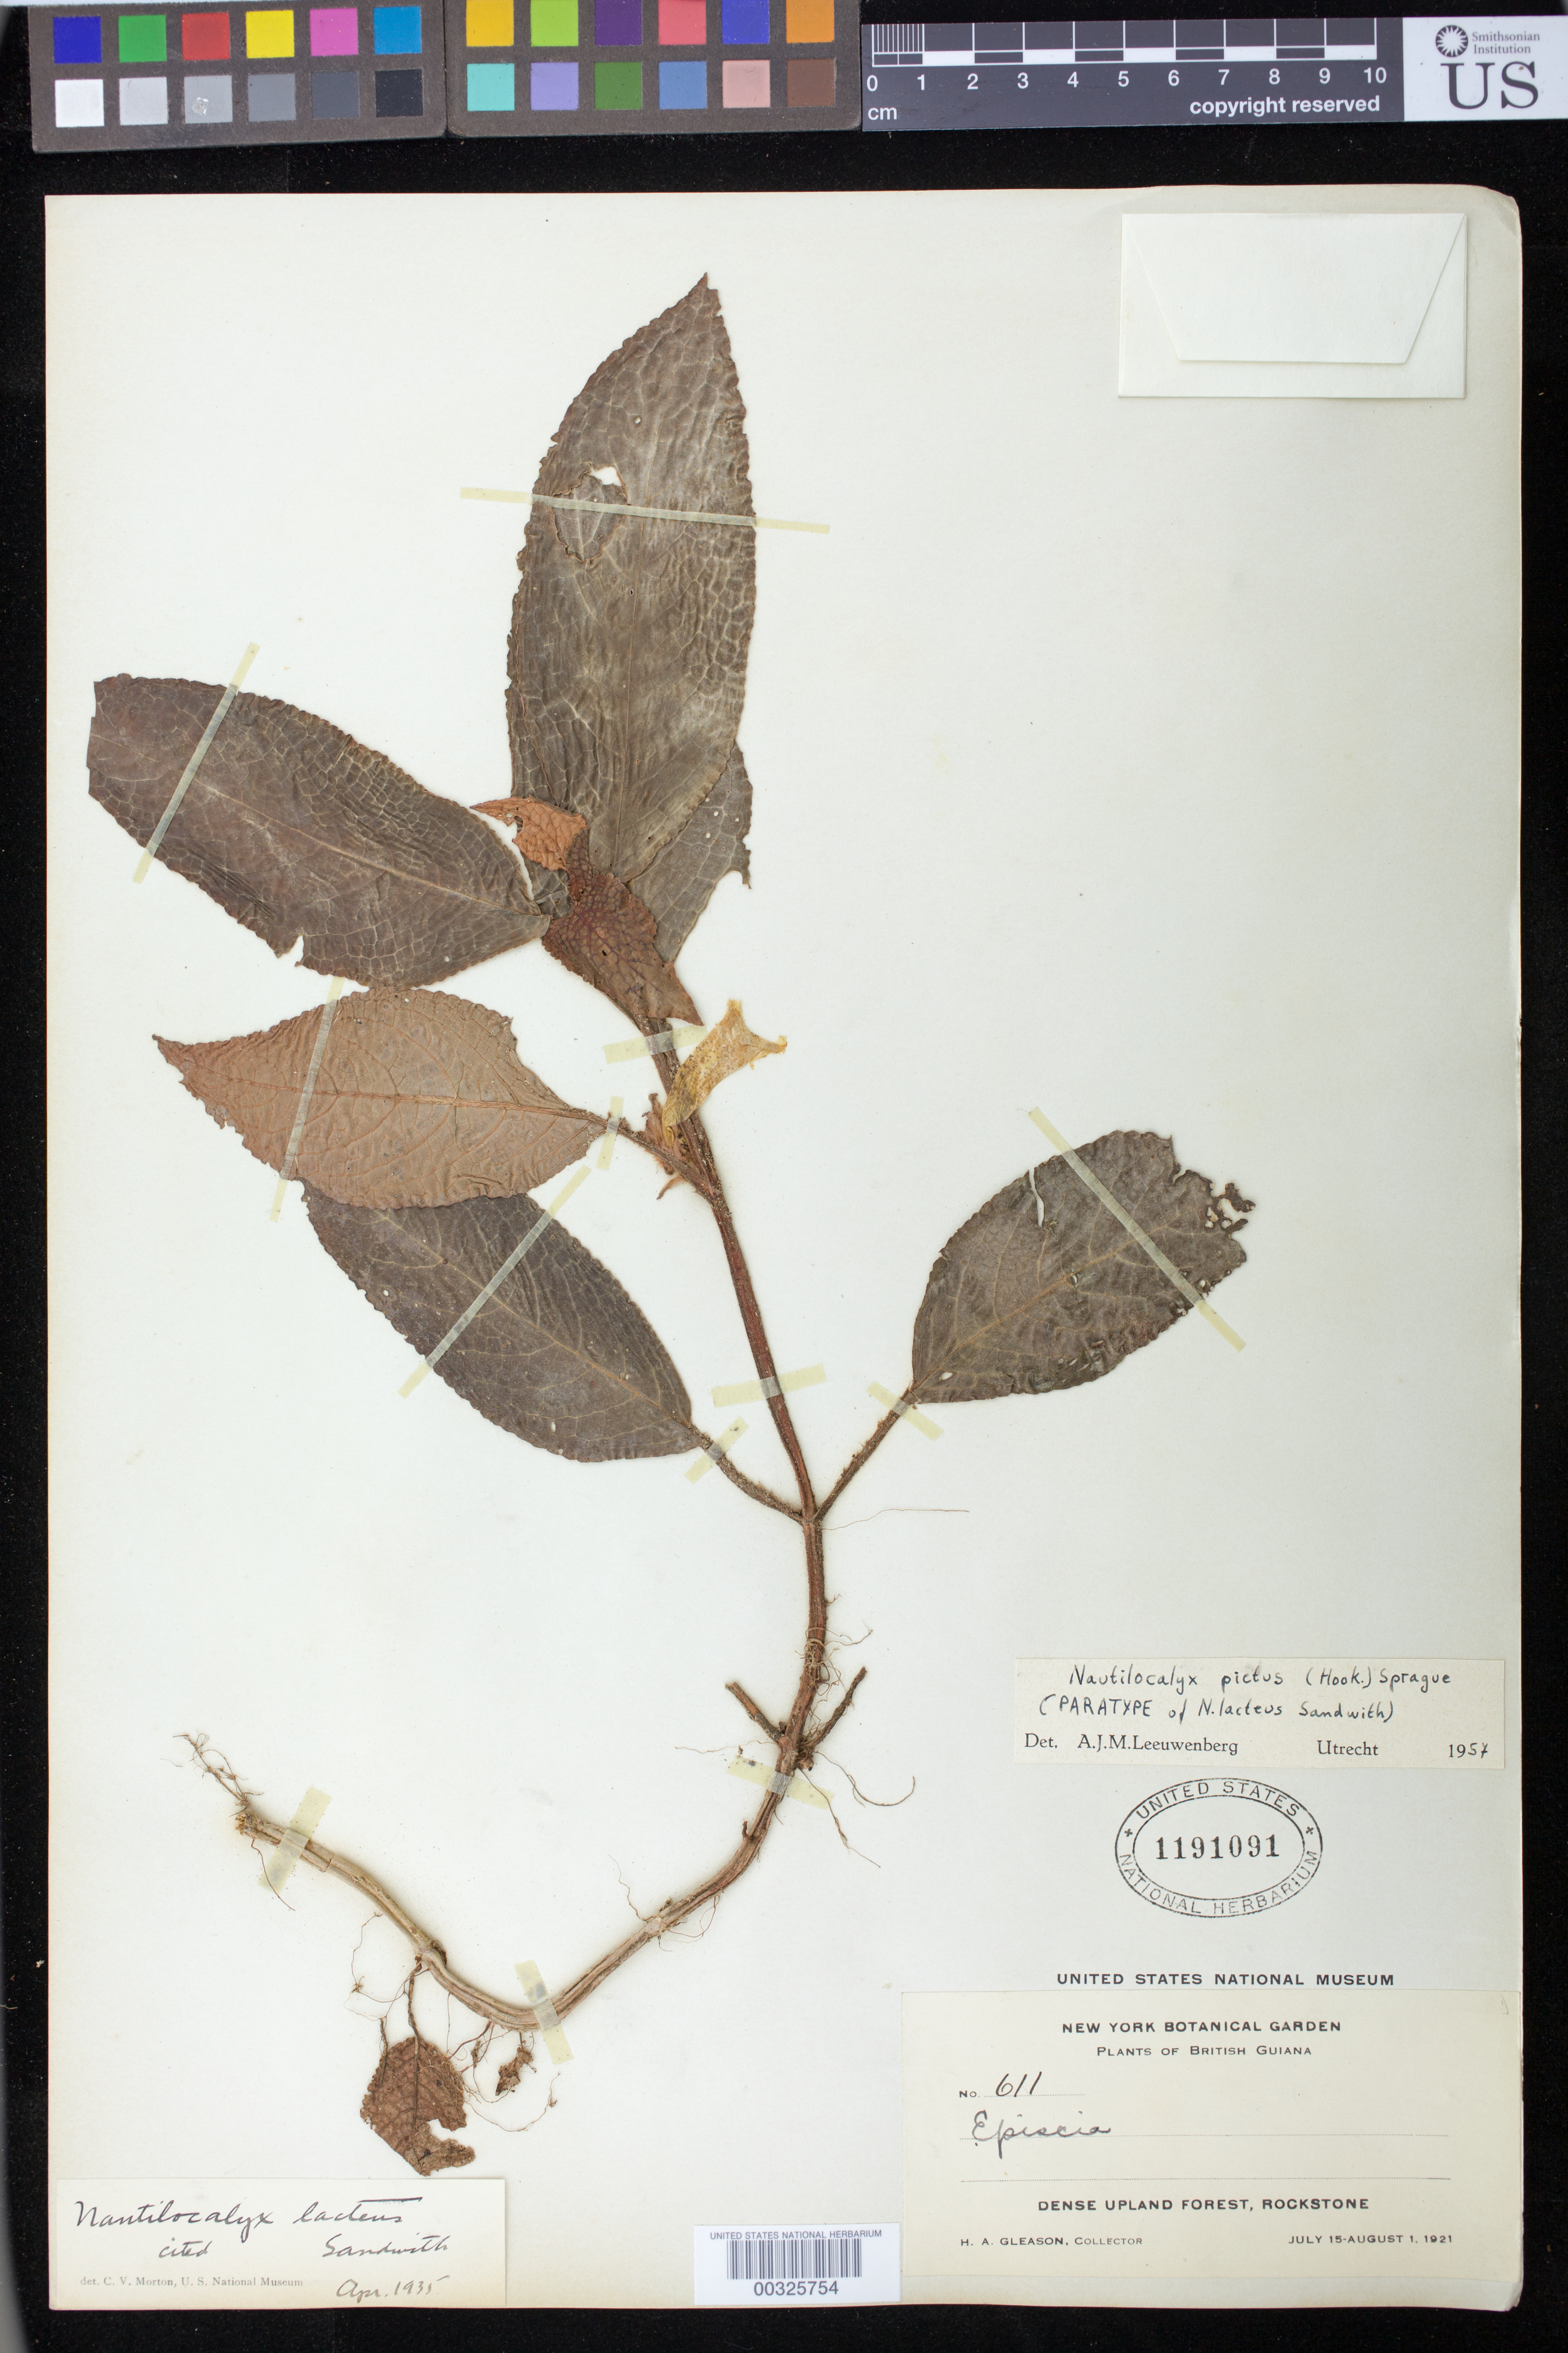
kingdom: Plantae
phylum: Tracheophyta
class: Magnoliopsida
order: Lamiales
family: Gesneriaceae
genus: Nautilocalyx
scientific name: Nautilocalyx pictus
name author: (Hook.) Sprague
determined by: Skog, Laurence E.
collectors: H. A. Gleason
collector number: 611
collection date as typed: Jul-Aug 1921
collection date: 1921-07/1921-08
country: Guyana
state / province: U. Demerara-Berbice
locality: Rockstone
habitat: Dense upland forest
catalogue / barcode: US 1191091